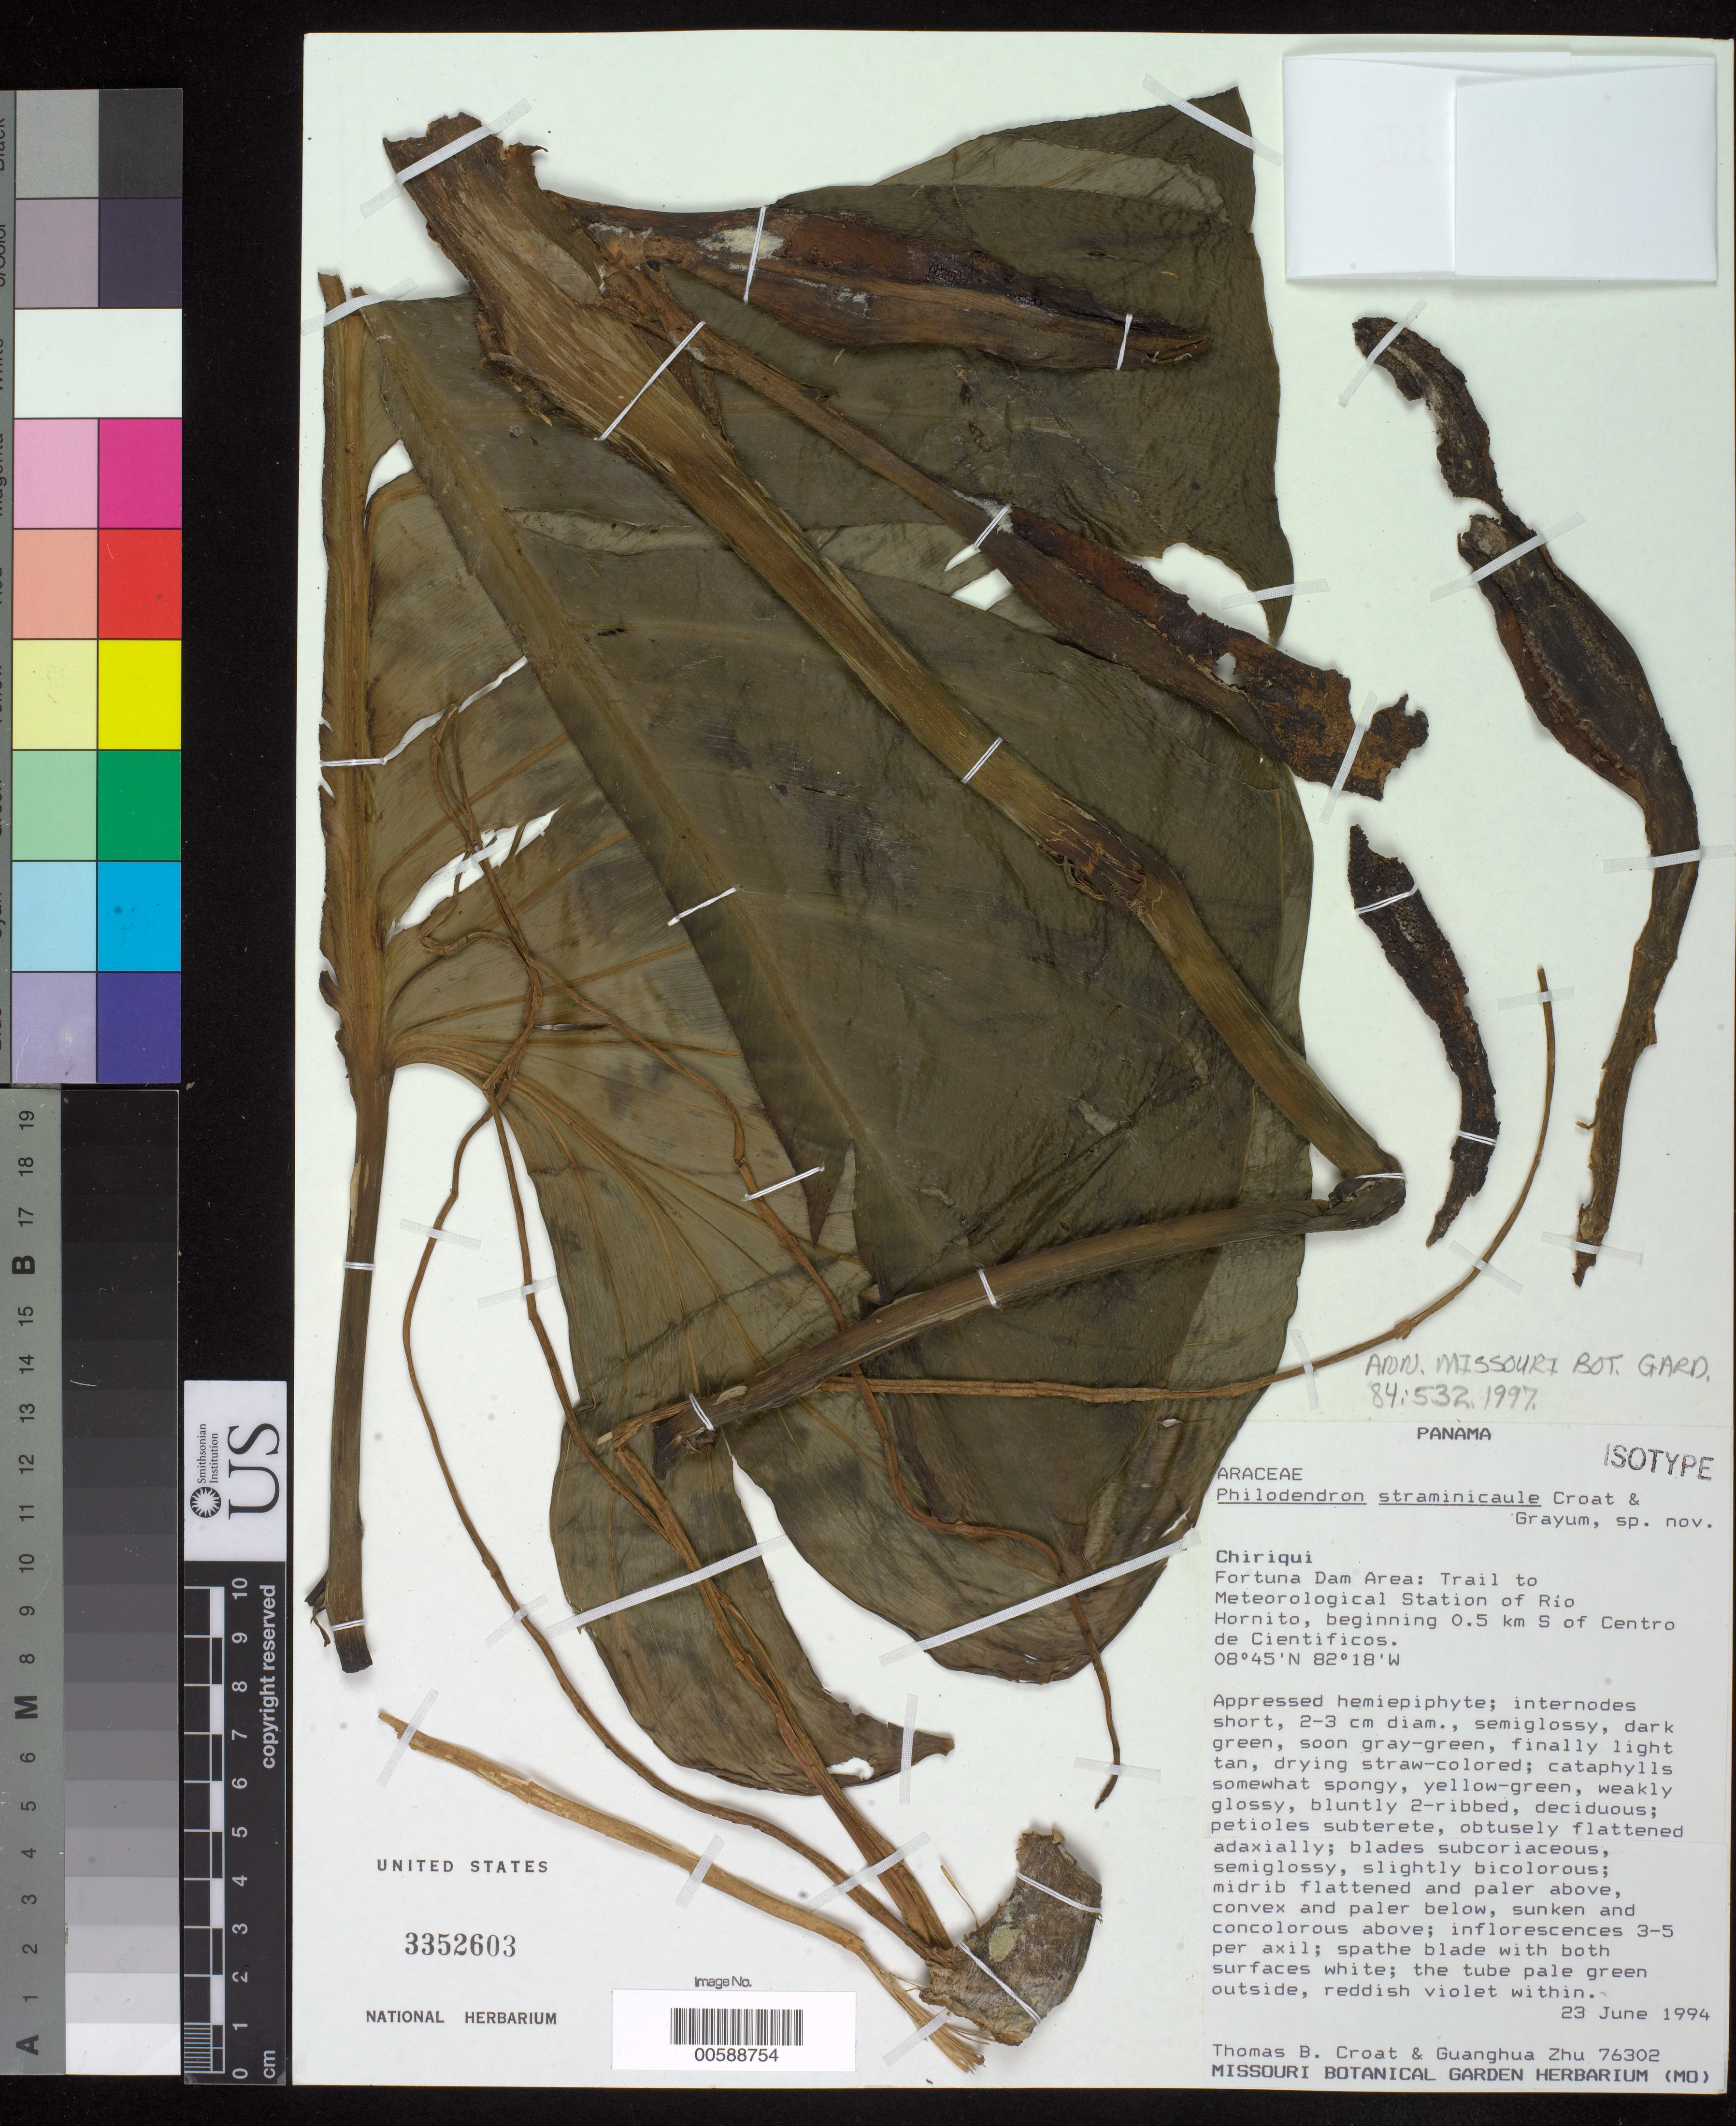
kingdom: Plantae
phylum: Tracheophyta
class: Liliopsida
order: Alismatales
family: Araceae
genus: Philodendron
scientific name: Philodendron straminicaule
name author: Croat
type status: Isotype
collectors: T. B. Croat & G. H. Zhu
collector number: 76302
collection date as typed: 23 Jun 1994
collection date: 1994-06-23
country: Panama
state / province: Chiriquí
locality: Fortuna Dam area, Trail to Meteorological Station of Rio Hornito, beginning 0.5 km S of Centro de Cientificos.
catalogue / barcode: US 3352603